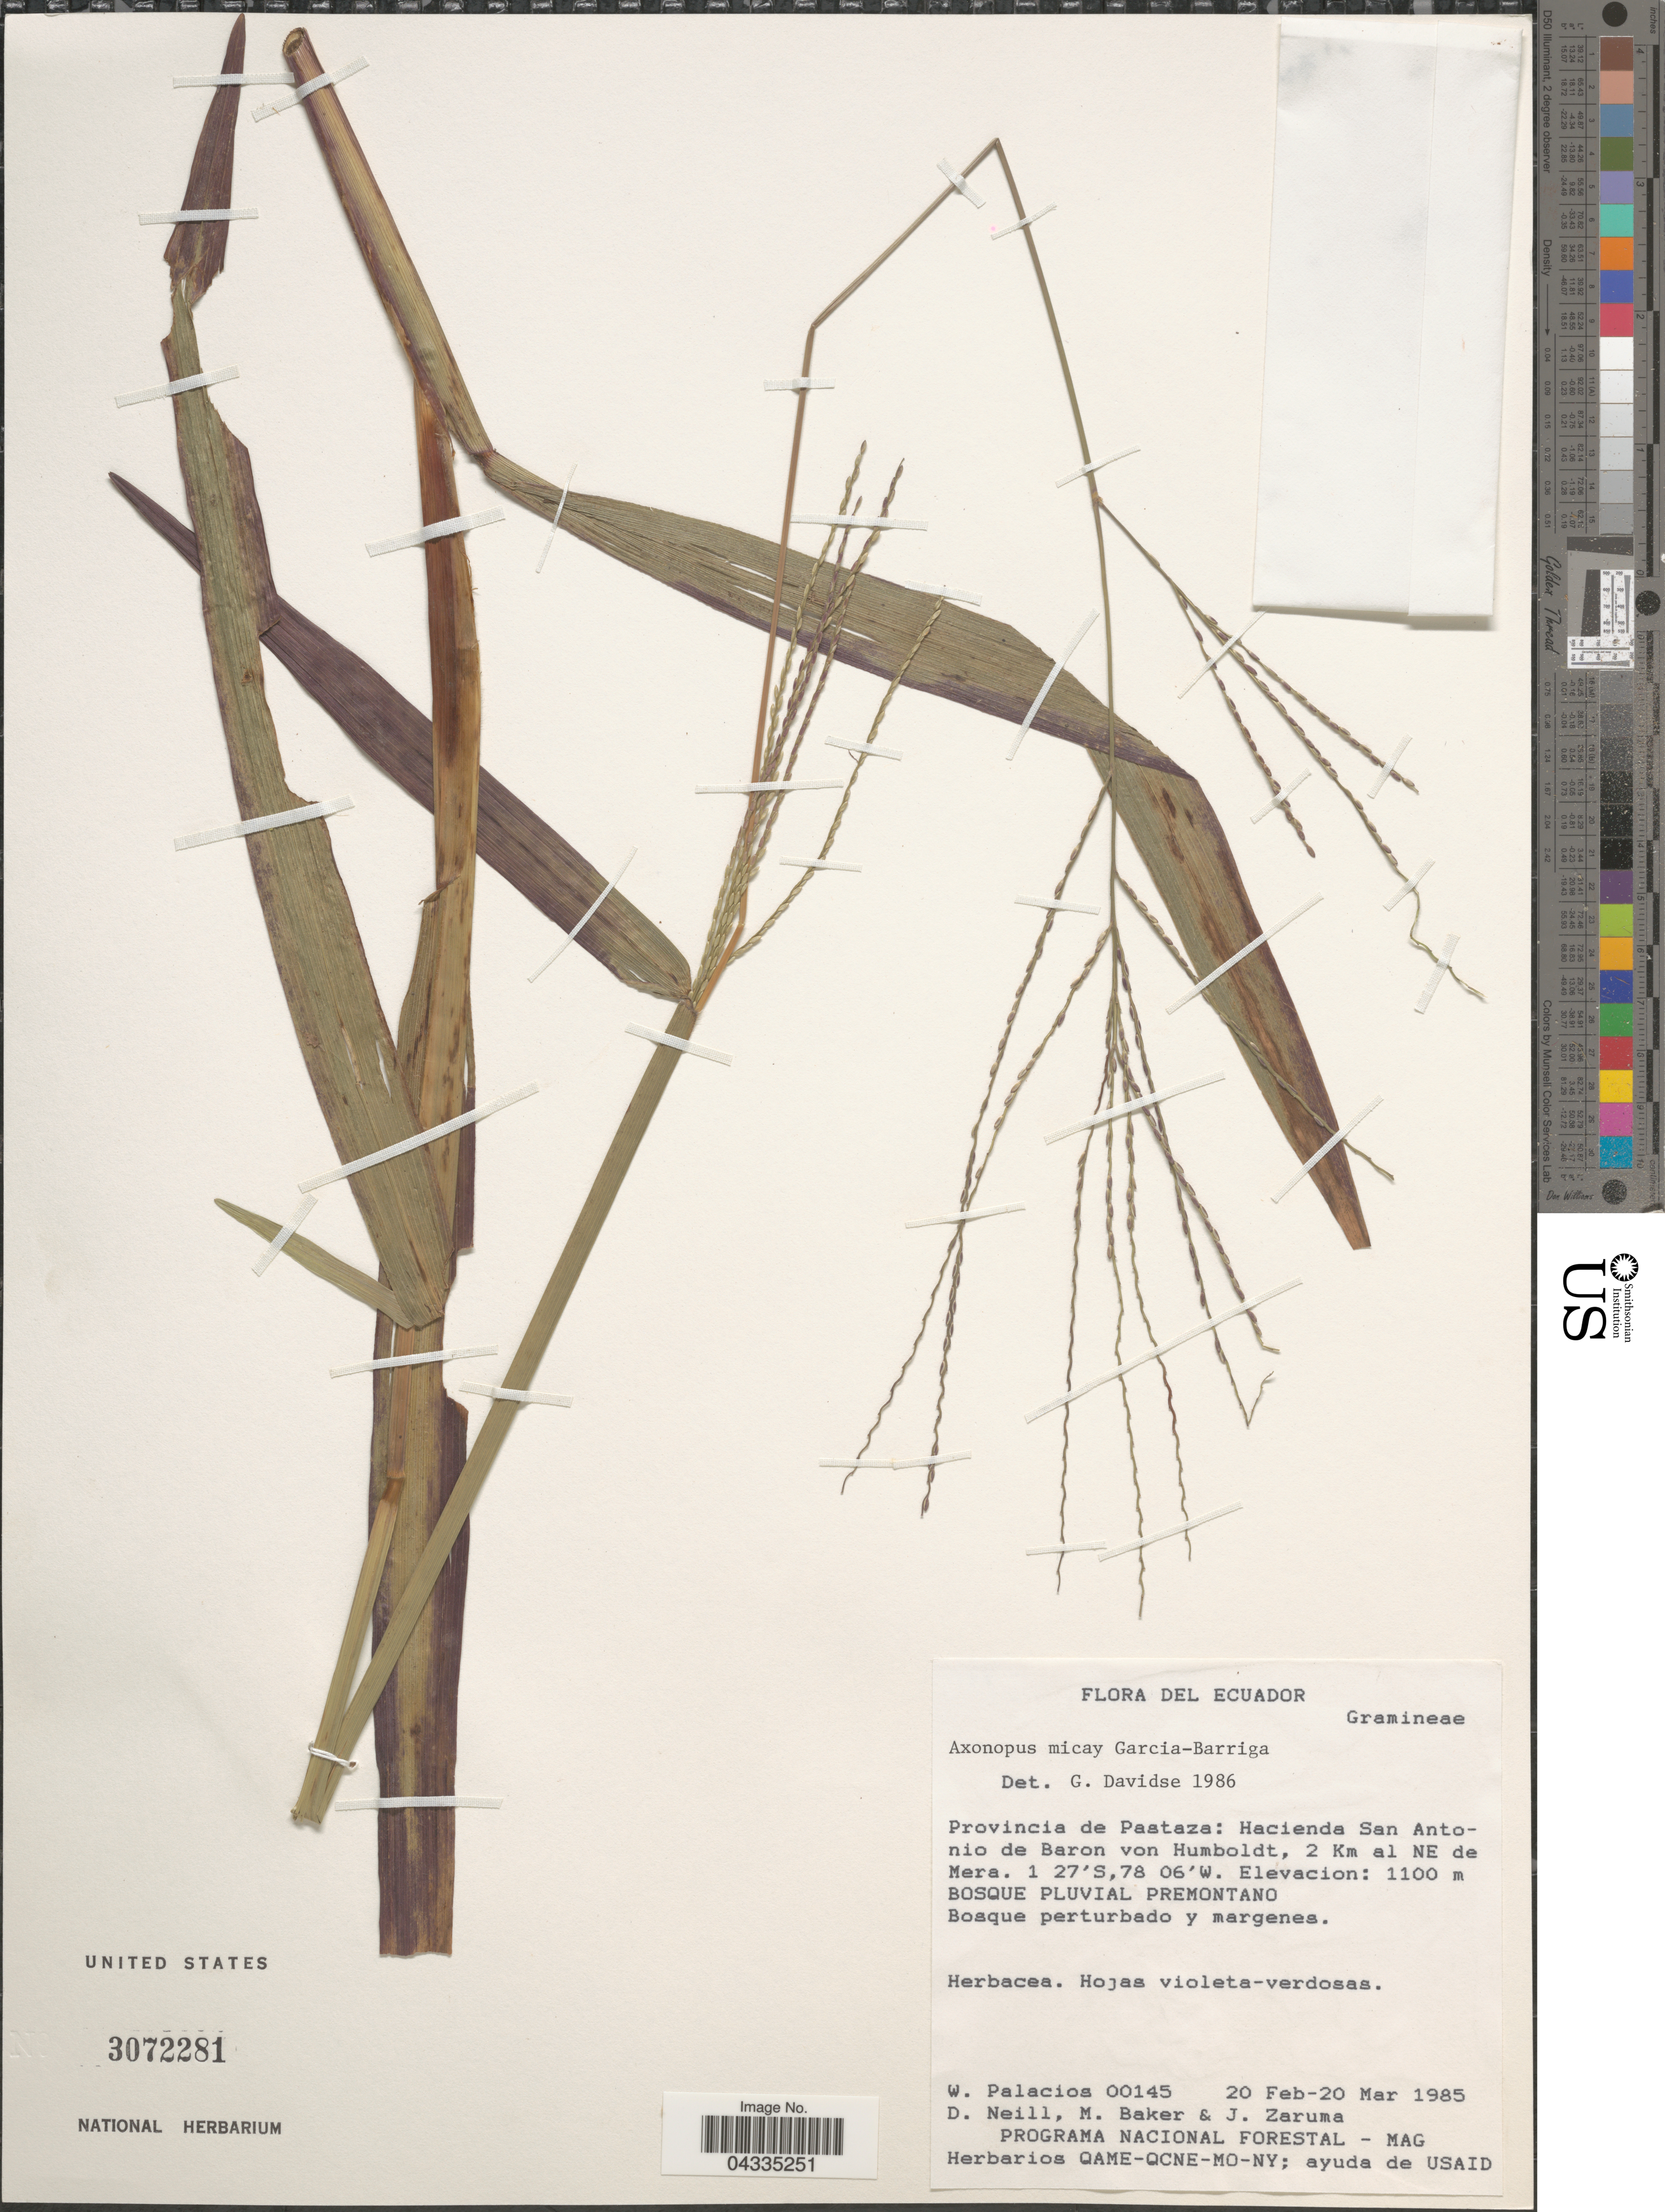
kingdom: Plantae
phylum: Tracheophyta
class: Liliopsida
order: Poales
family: Poaceae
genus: Axonopus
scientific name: Axonopus scoparius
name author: (Flüggé) Kuhlm.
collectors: W. Palacios, D. Neill, M. Baker & J. Zaruma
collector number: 00145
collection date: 1985-02-20/1985-03-20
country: Ecuador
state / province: Pastaza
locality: Hacienda San Antonio de Baron von Humboldt, 2 Km al NE de Mera. Bosque Pluvial Premontano.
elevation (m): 1100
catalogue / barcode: US 3072281